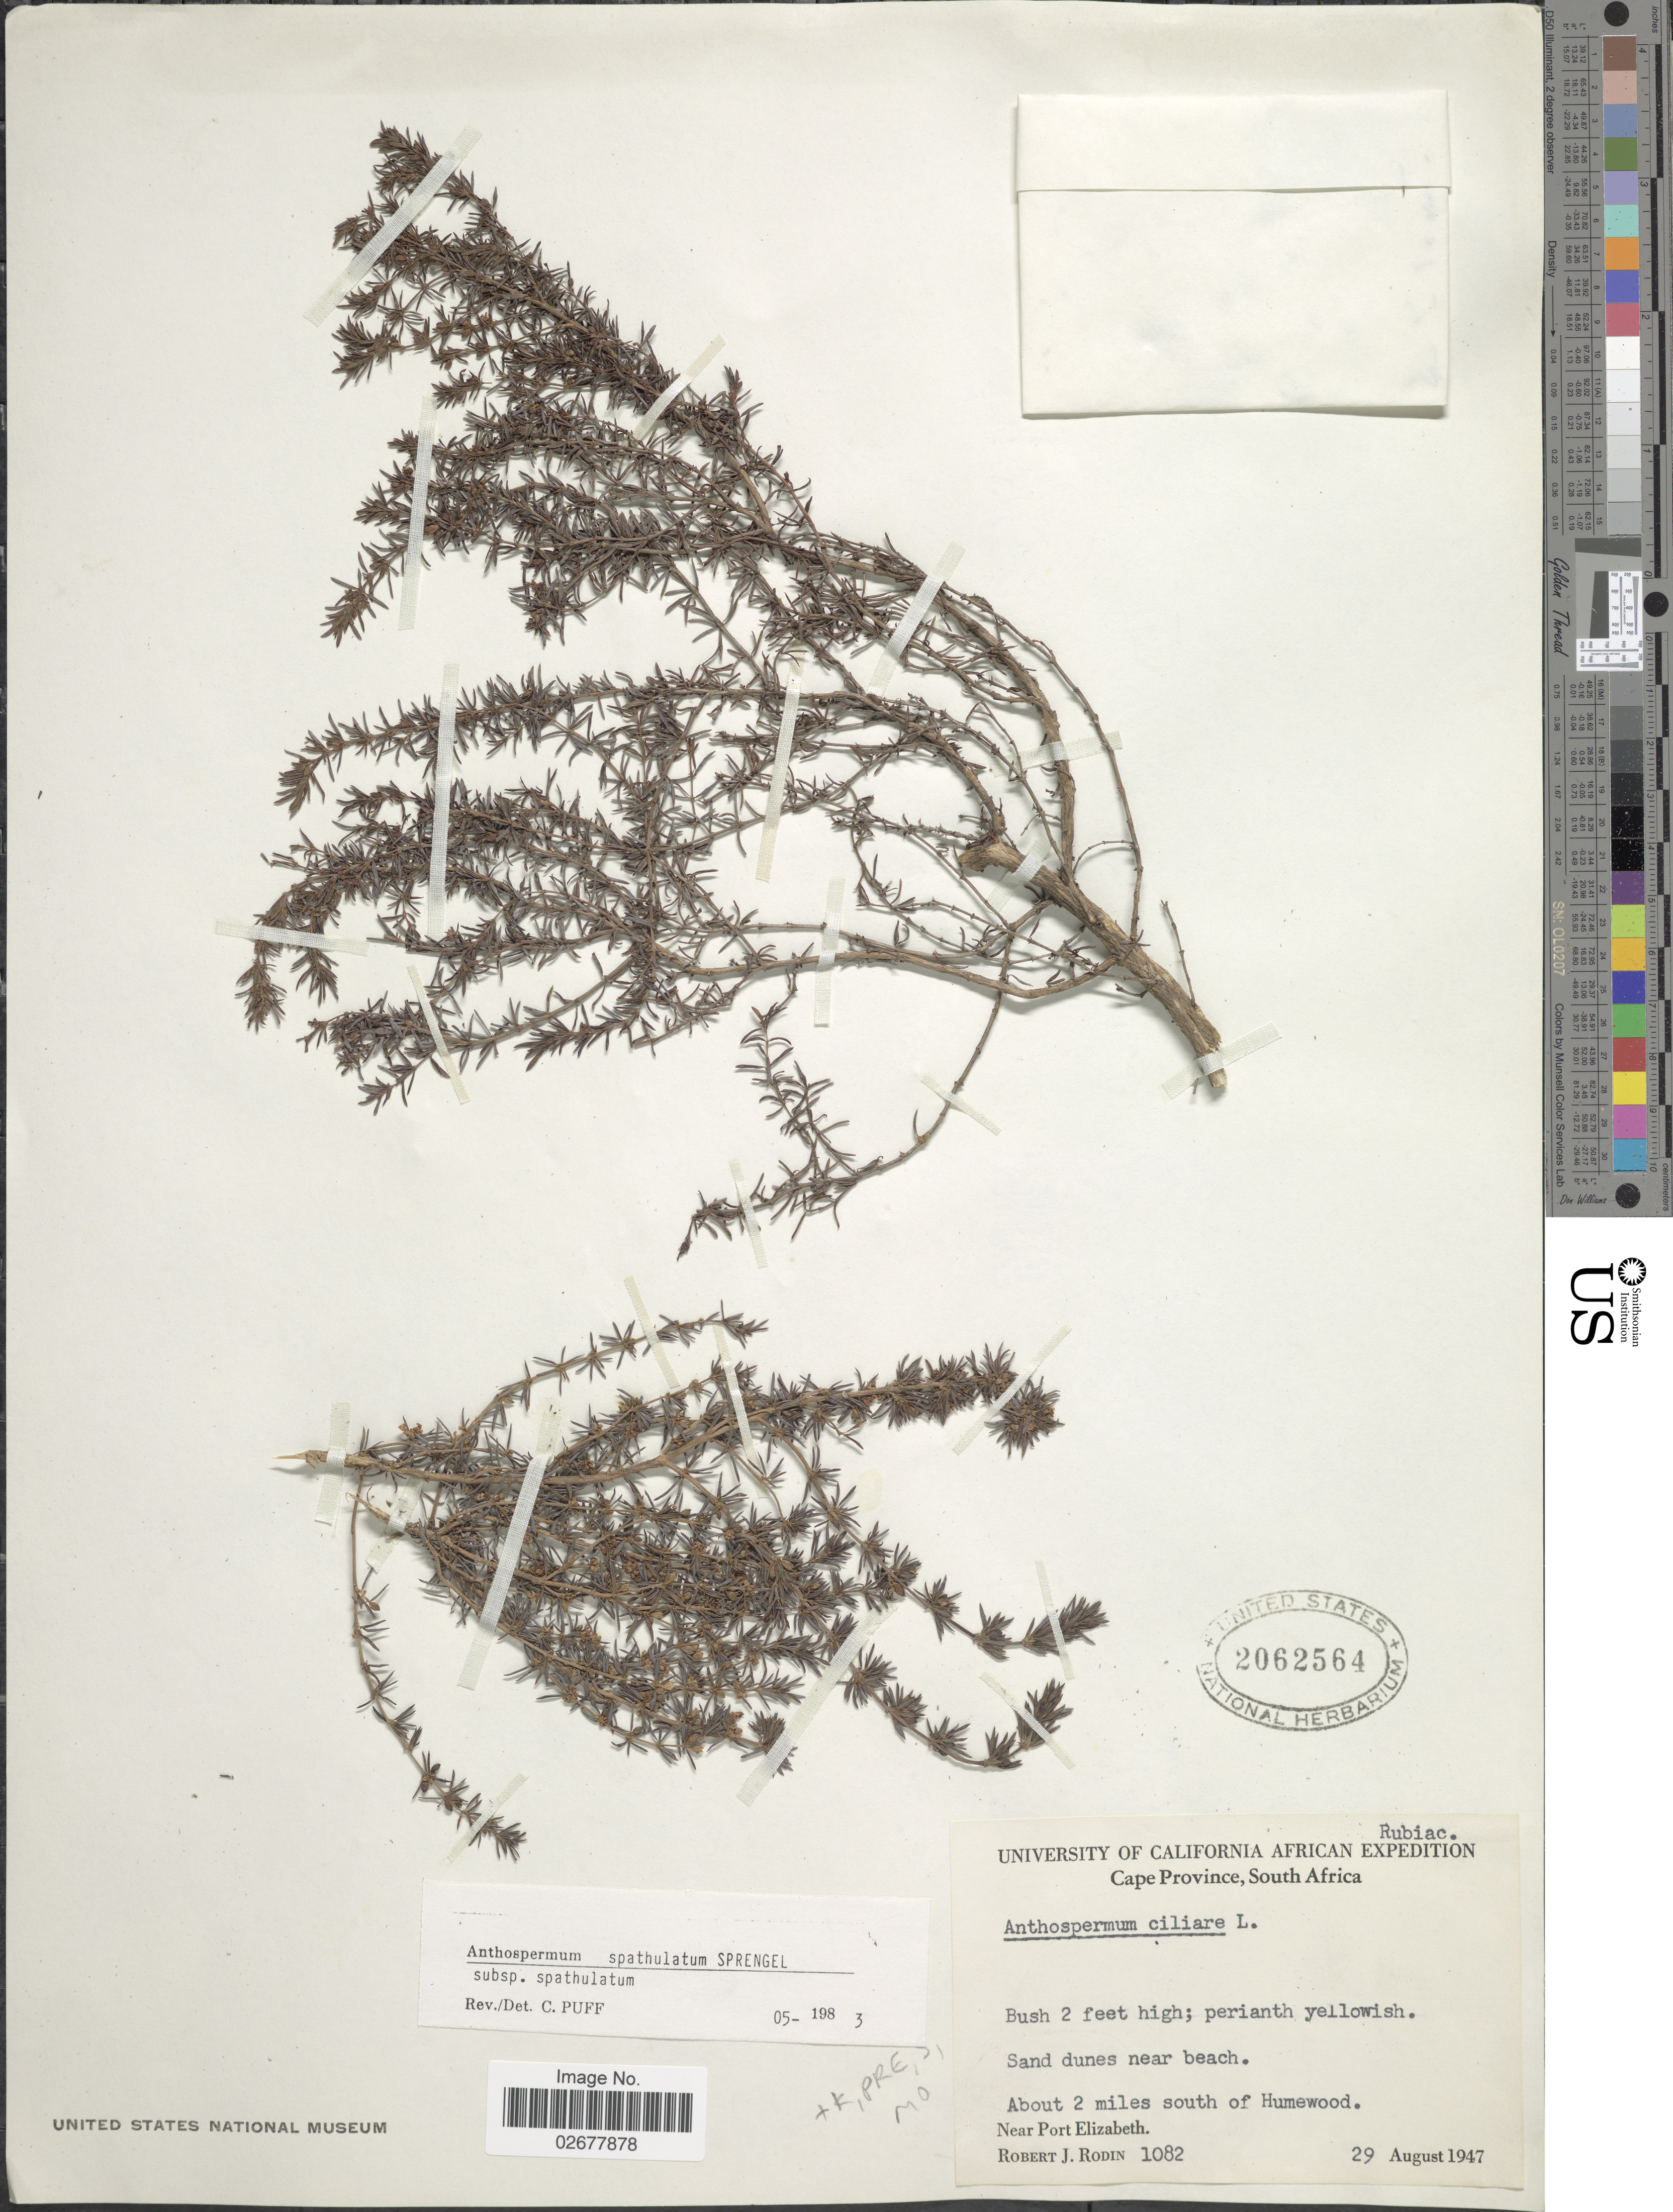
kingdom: Plantae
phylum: Tracheophyta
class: Magnoliopsida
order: Gentianales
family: Rubiaceae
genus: Anthospermum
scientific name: Anthospermum spathulatum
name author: Spreng.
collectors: R. J. Rodin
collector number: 1082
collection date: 1947-08-29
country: South Africa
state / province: Eastern Cape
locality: Sand dunes near beach. About 2 miles south ofHumewood, Near Port Elizabeth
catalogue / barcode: US 2062564